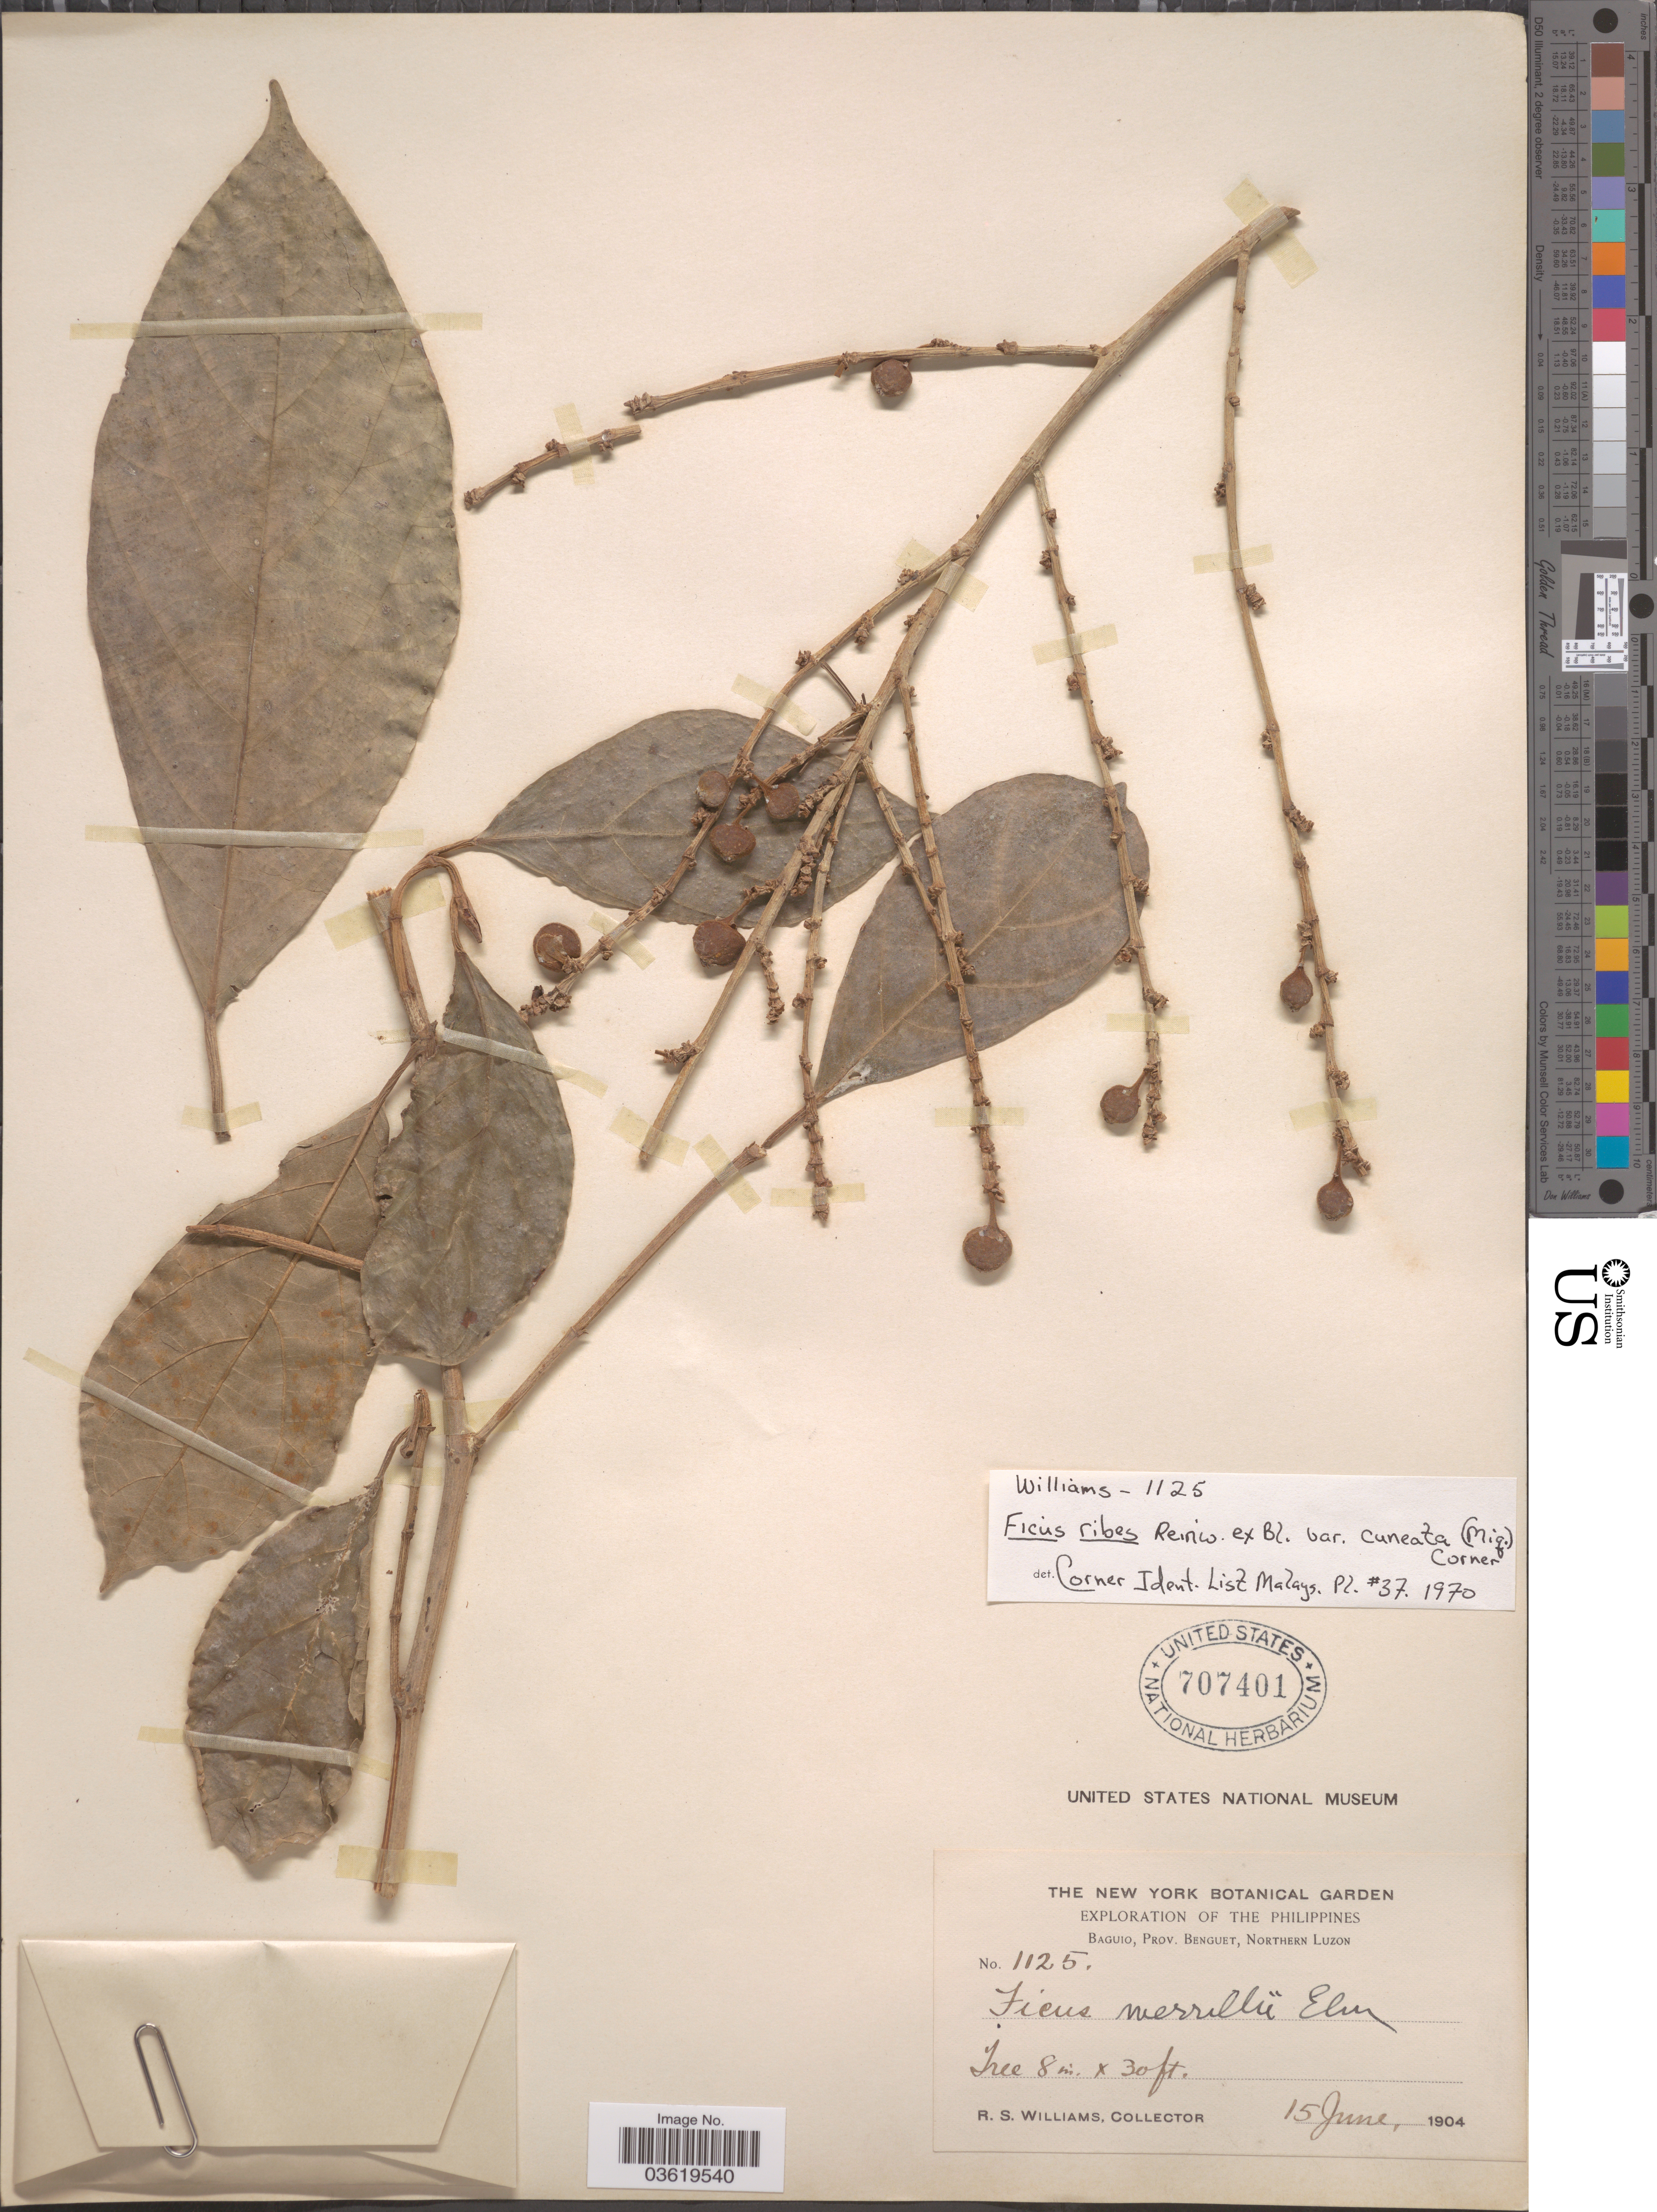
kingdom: Plantae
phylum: Tracheophyta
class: Magnoliopsida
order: Rosales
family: Moraceae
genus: Ficus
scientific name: Ficus ribes var. cuneata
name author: (Miq.) Corner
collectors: R. S. Williams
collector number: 1125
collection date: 1904-06-15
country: Philippines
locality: Baguio. Prov. Benguet, Northern Luzon.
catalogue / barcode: US 707401